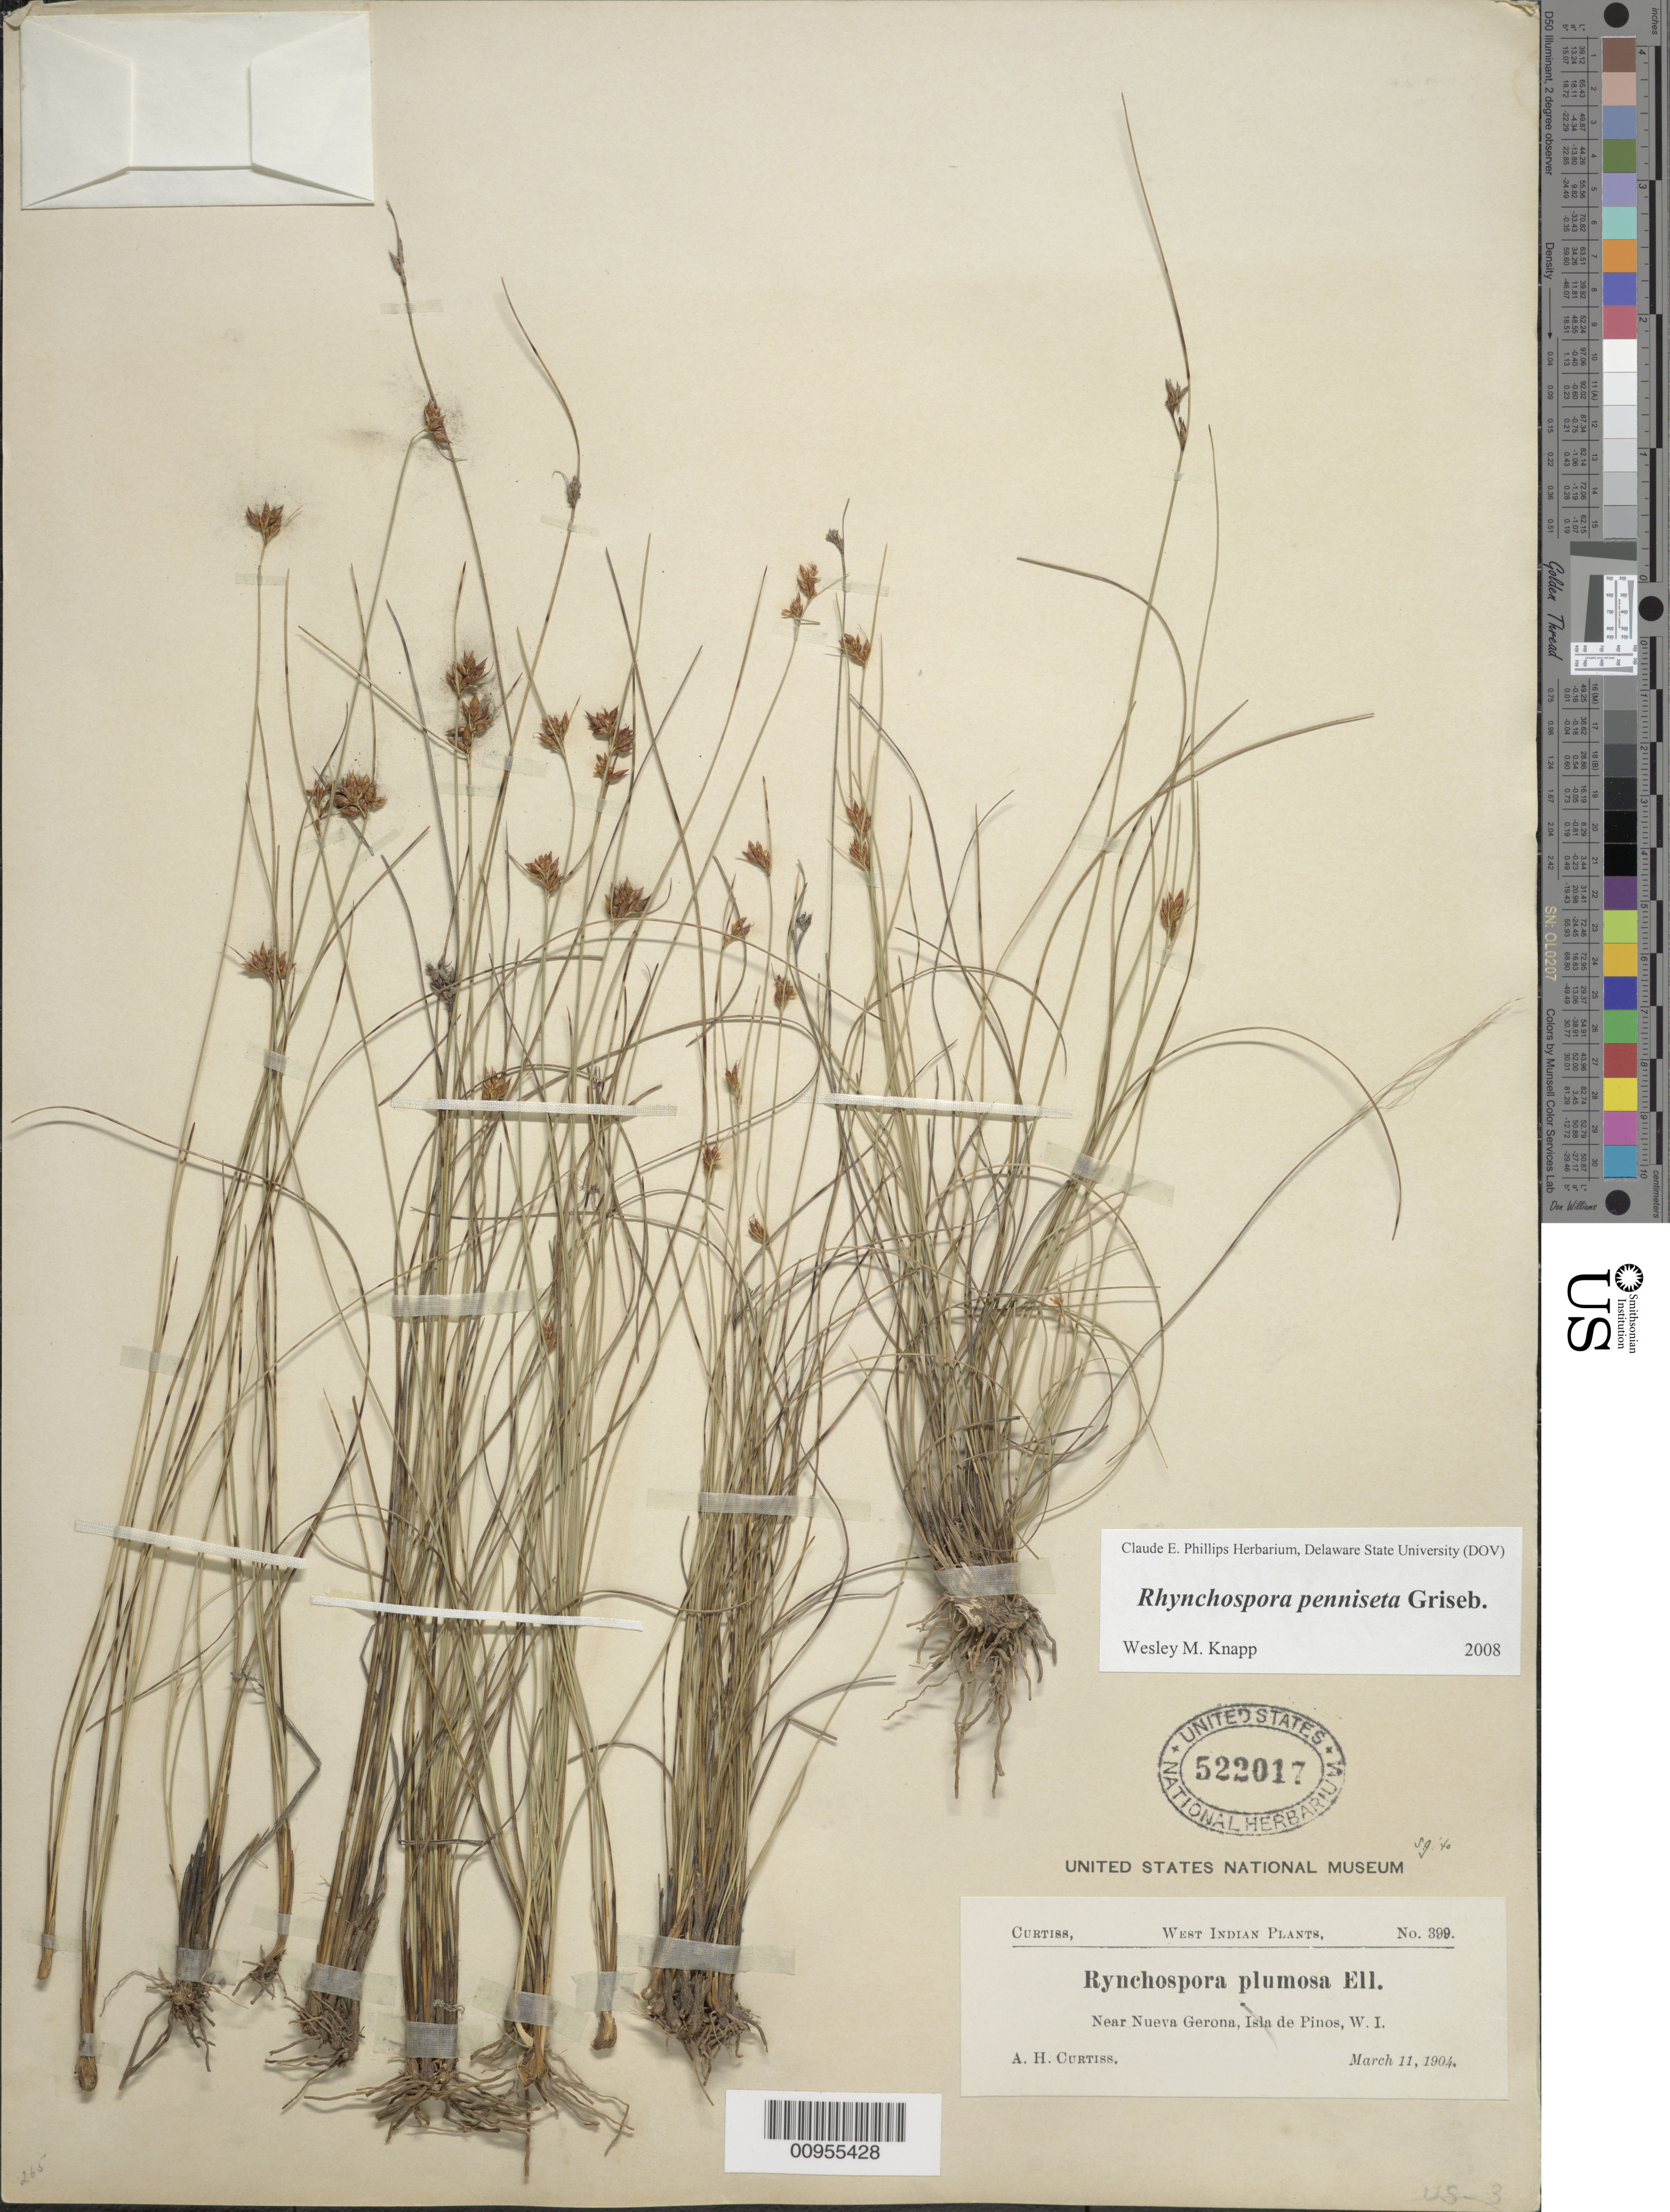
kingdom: Plantae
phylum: Tracheophyta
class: Liliopsida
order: Poales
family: Cyperaceae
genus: Rhynchospora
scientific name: Rhynchospora penniseta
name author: Griseb.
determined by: Knapp, W. M.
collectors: A. H. Curtiss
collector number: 399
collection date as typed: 11 Mar 1904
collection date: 1904-03-11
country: Cuba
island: Isla de la Juventud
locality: Isle of Pines, Near Nueva Gerona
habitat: White sand sabanas.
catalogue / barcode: US 522017